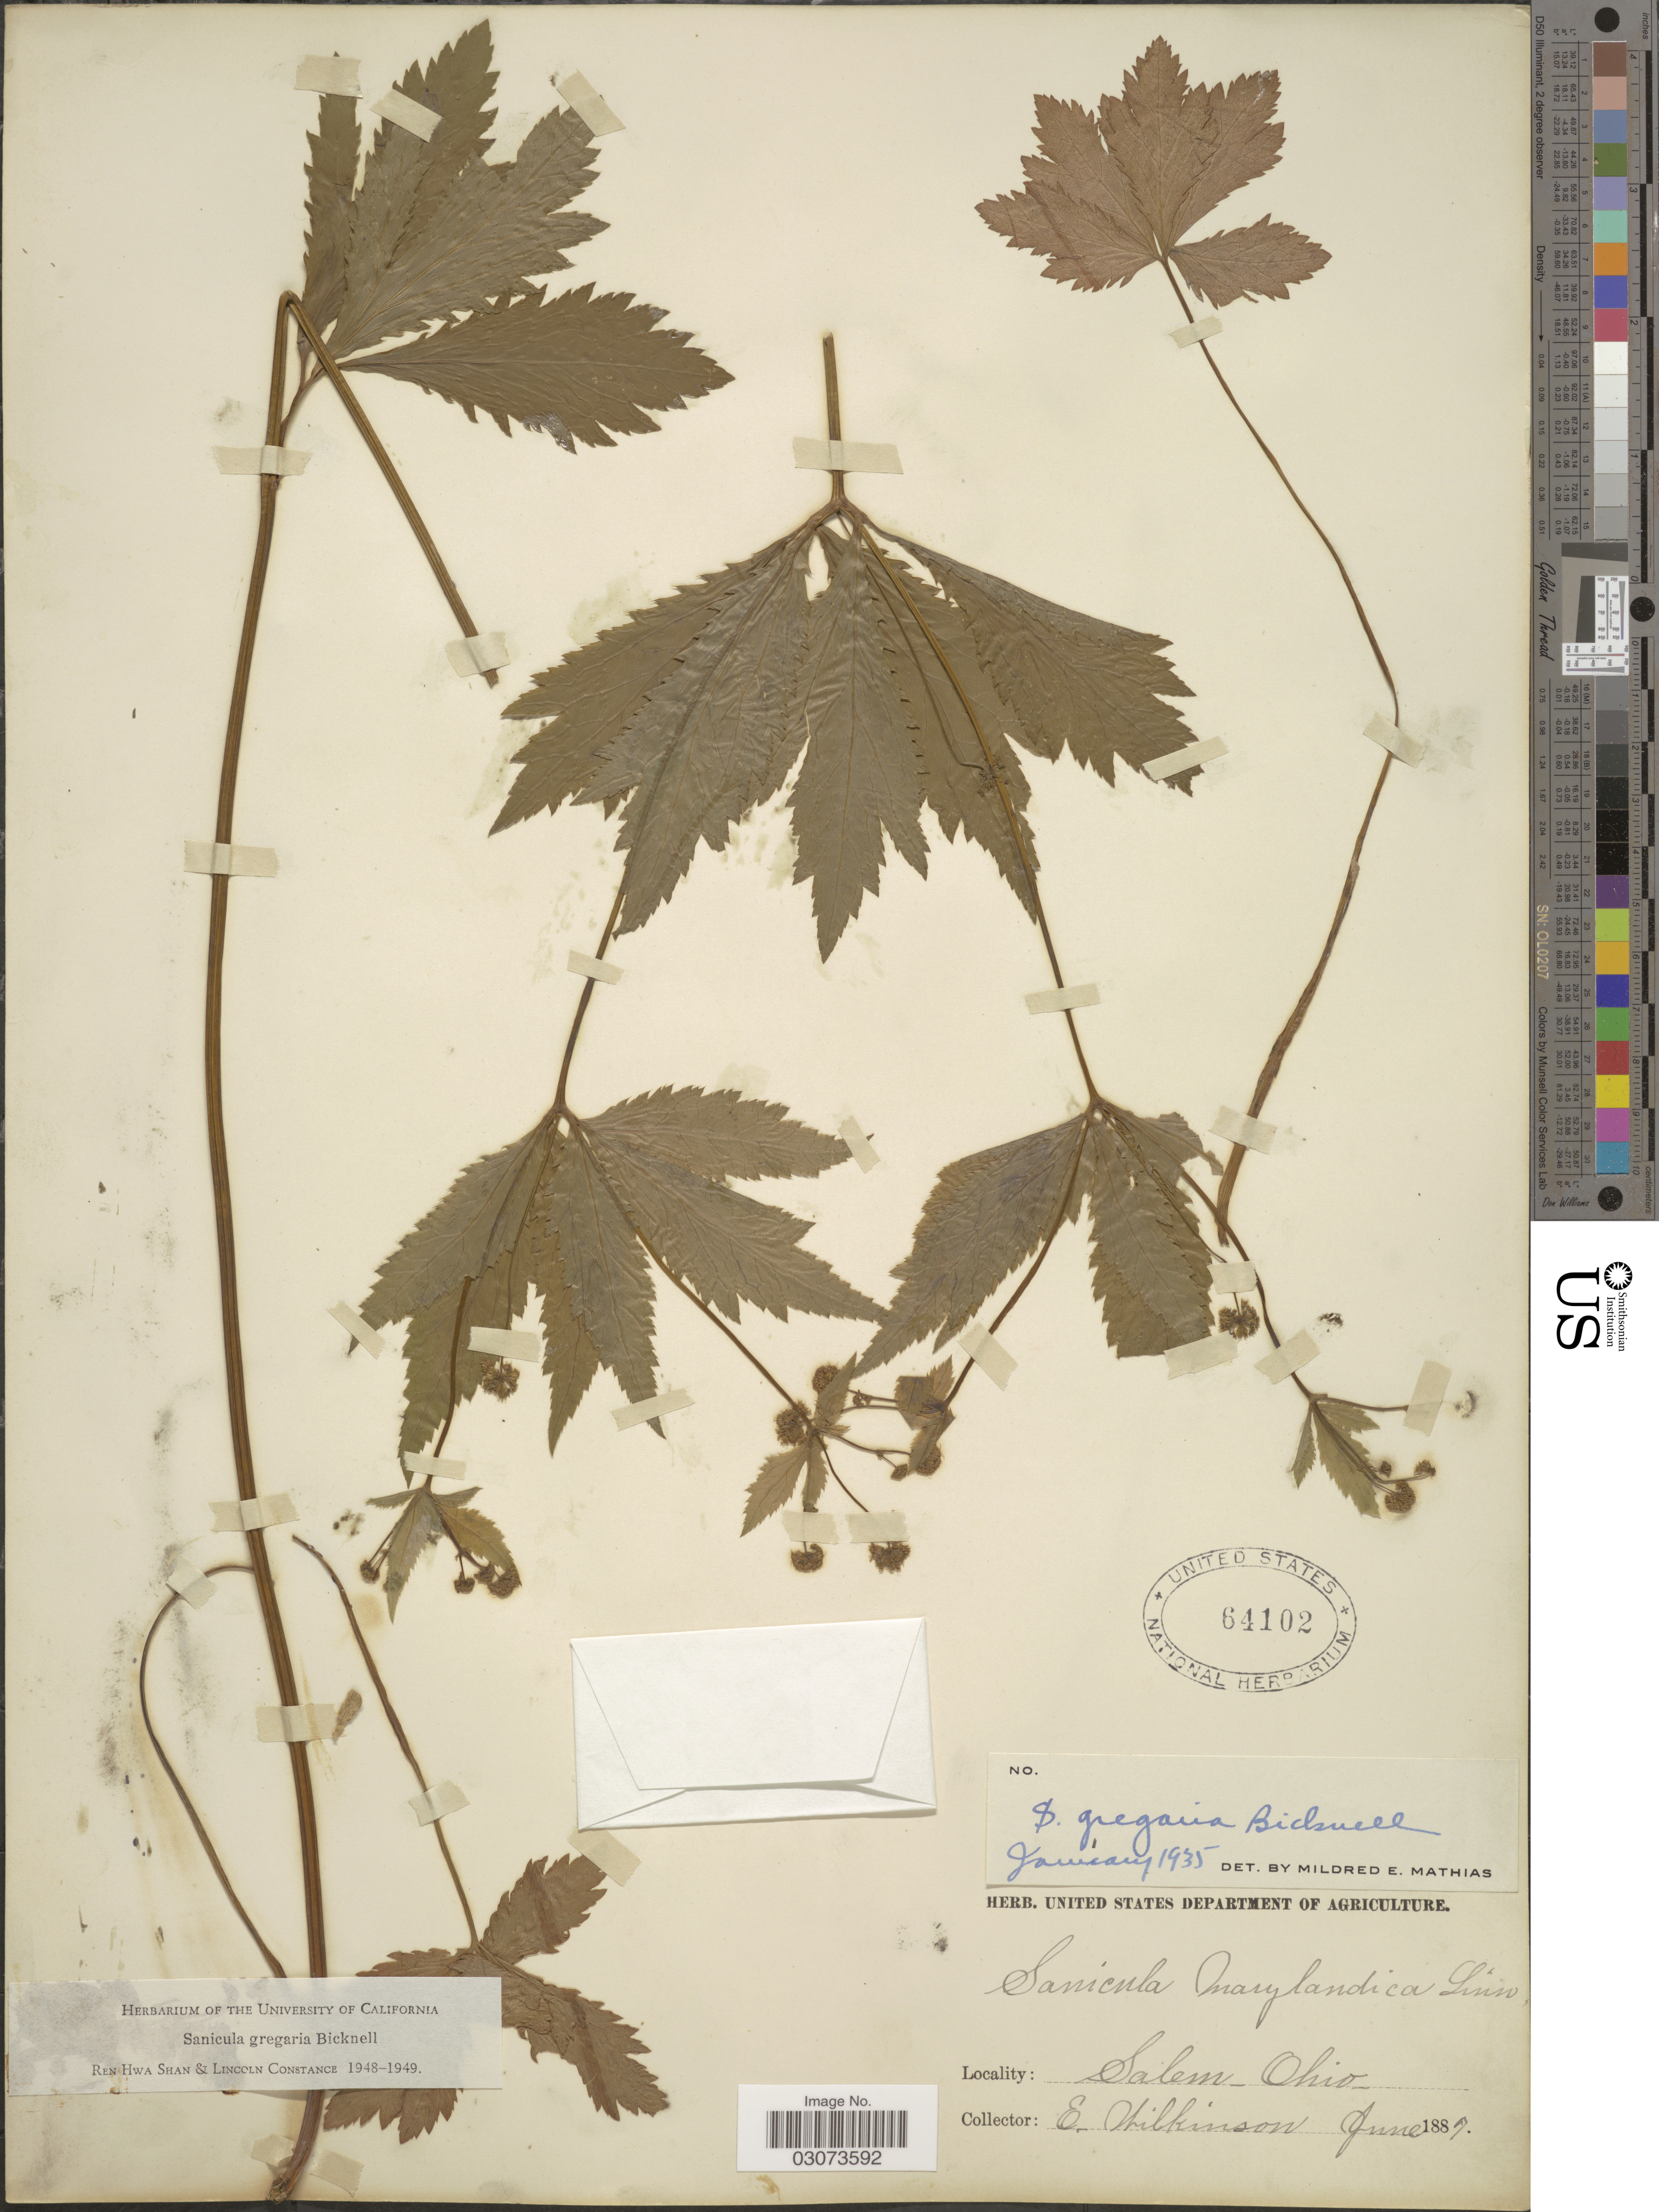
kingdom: Plantae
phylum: Tracheophyta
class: Magnoliopsida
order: Apiales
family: Apiaceae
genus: Sanicula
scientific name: Sanicula gregaria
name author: E.P. Bicknell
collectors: E. Wilkinson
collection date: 1887-06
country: United States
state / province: Ohio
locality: Salem.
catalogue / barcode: US 64102